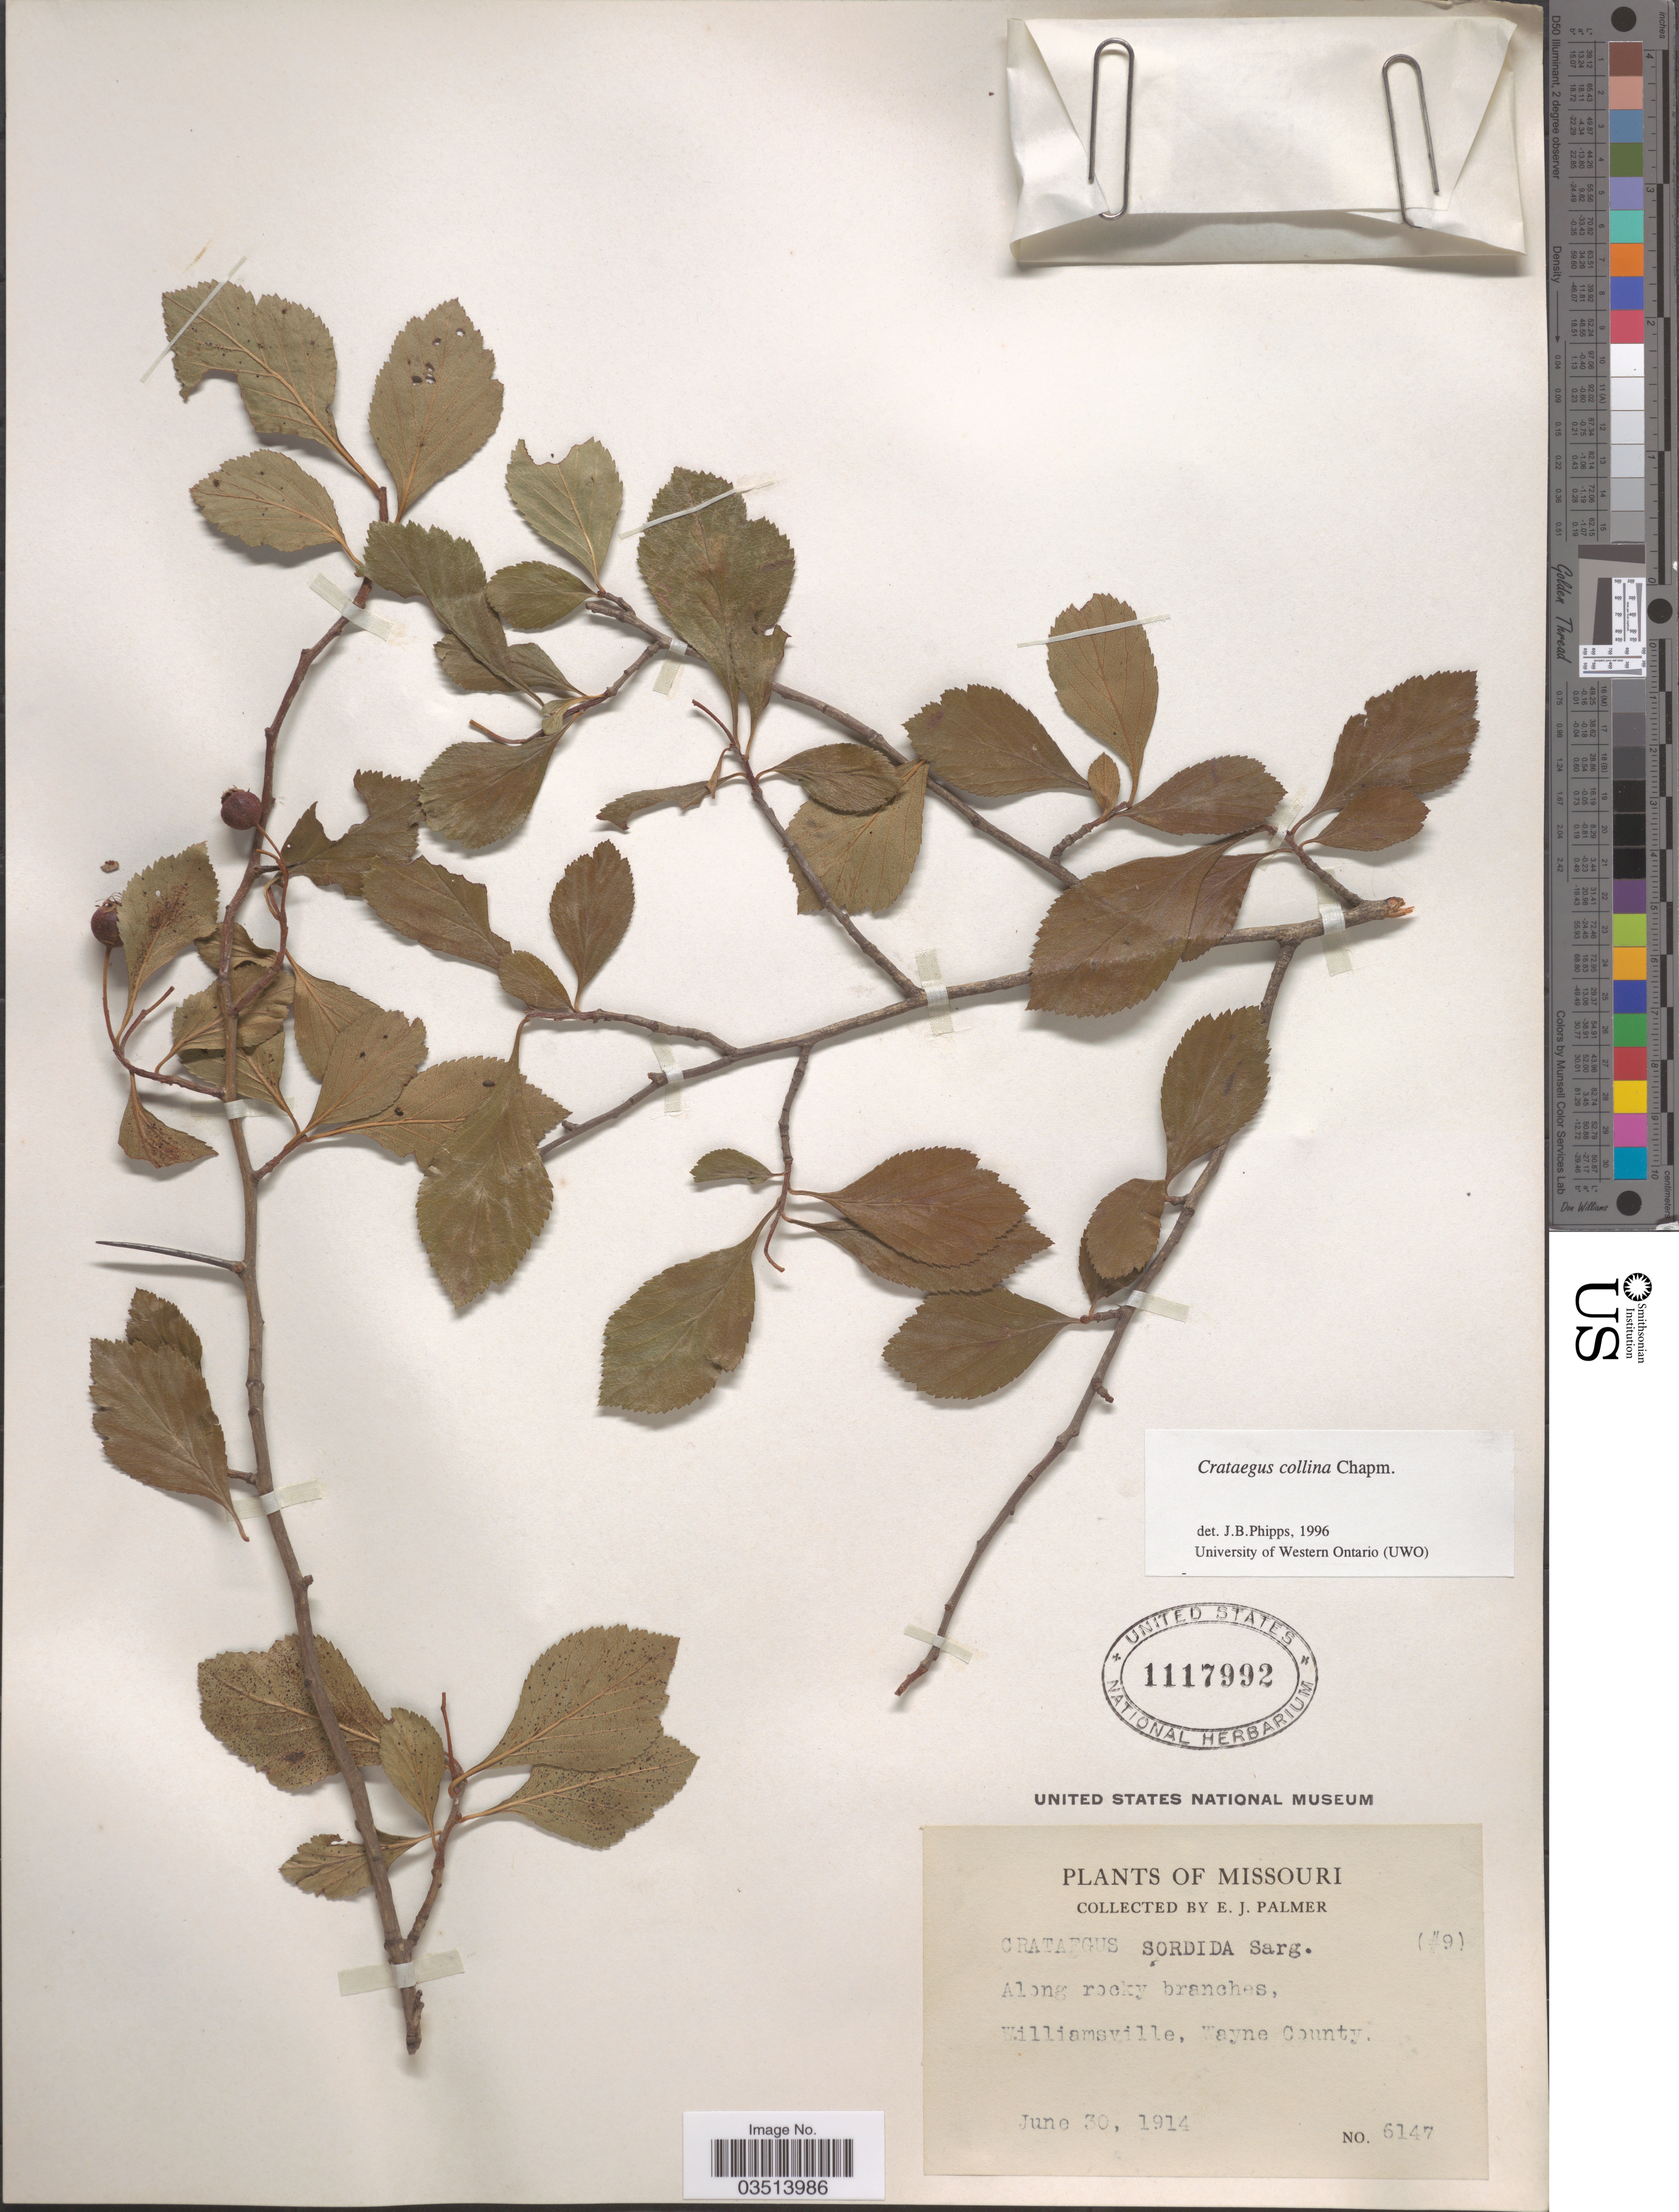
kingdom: Plantae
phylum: Tracheophyta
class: Magnoliopsida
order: Rosales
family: Rosaceae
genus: Crataegus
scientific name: Crataegus collina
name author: Chapm.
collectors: E. J. Palmer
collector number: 6147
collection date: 1914-06-30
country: United States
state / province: Missouri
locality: Williamsville, Wayne County.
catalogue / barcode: US 1117992